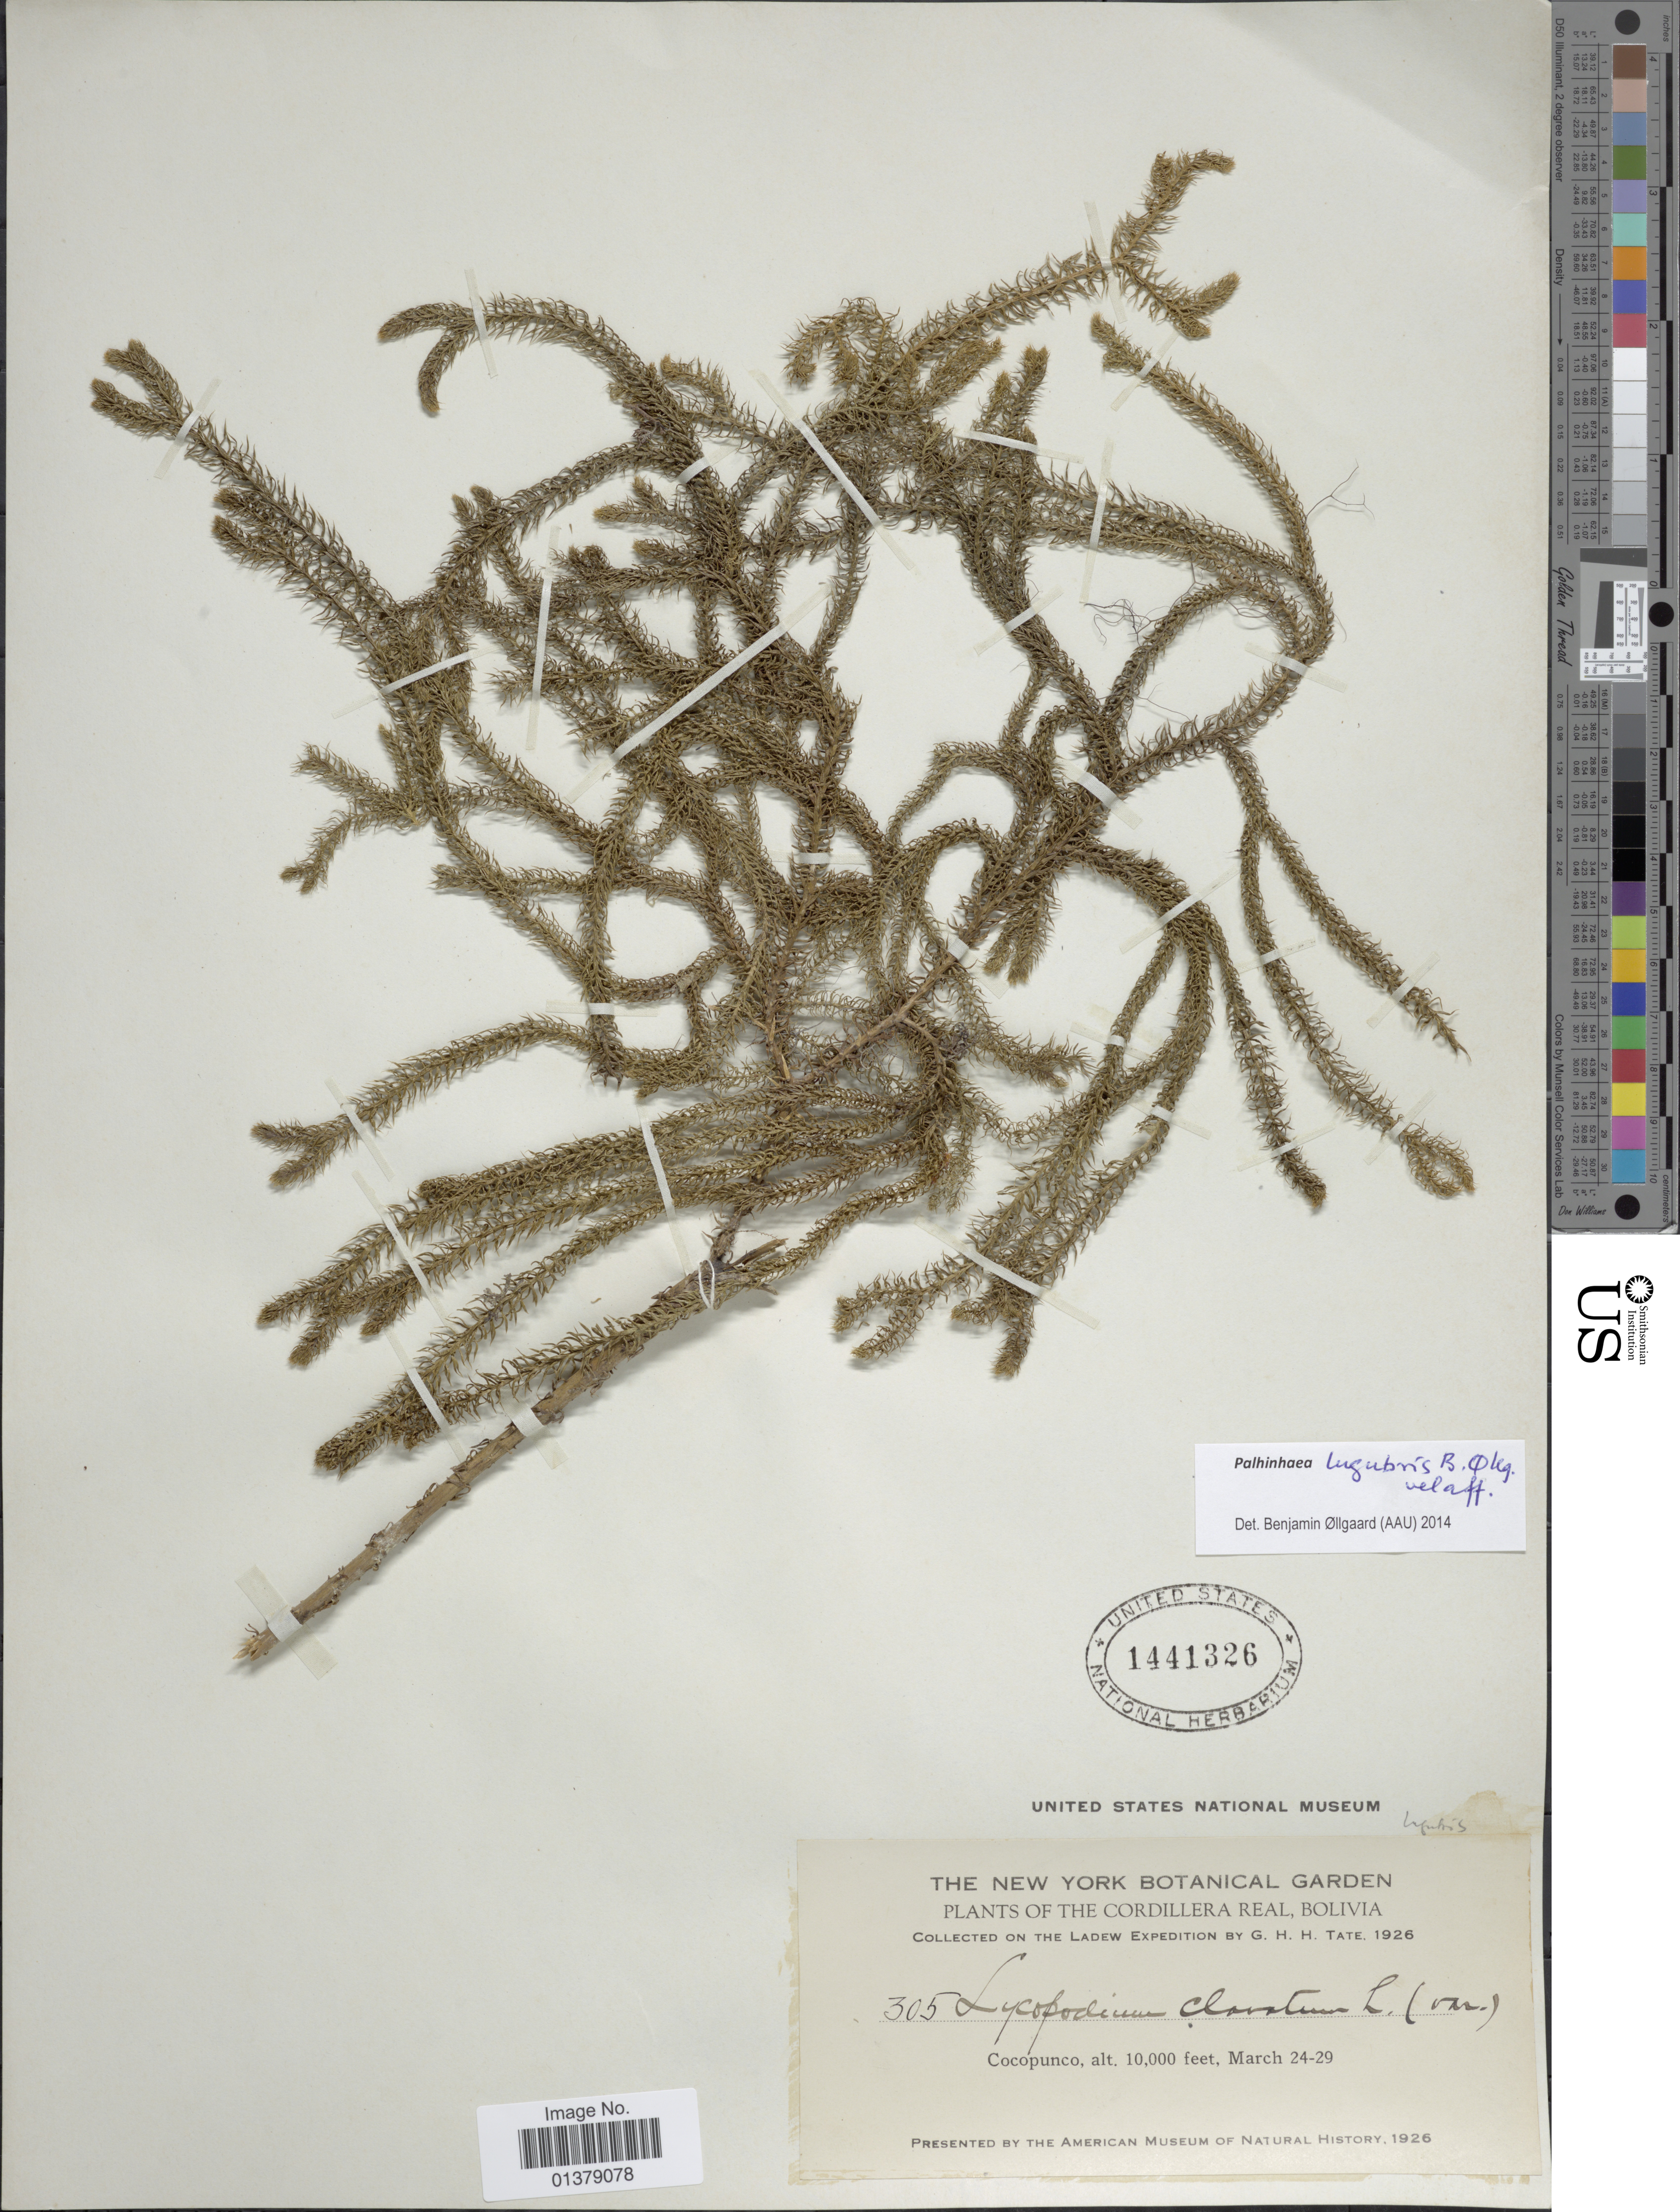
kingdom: Plantae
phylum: Tracheophyta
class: Lycopodiopsida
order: Lycopodiales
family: Lycopodiaceae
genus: Palhinhaea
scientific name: Palhinhaea cernua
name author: (L.) Vasc. & Franco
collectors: G. Tate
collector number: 305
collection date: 1926-03-24/1926-03-29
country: Bolivia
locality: Cordillera real, Cocopunco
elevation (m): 3048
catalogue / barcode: US 1441326